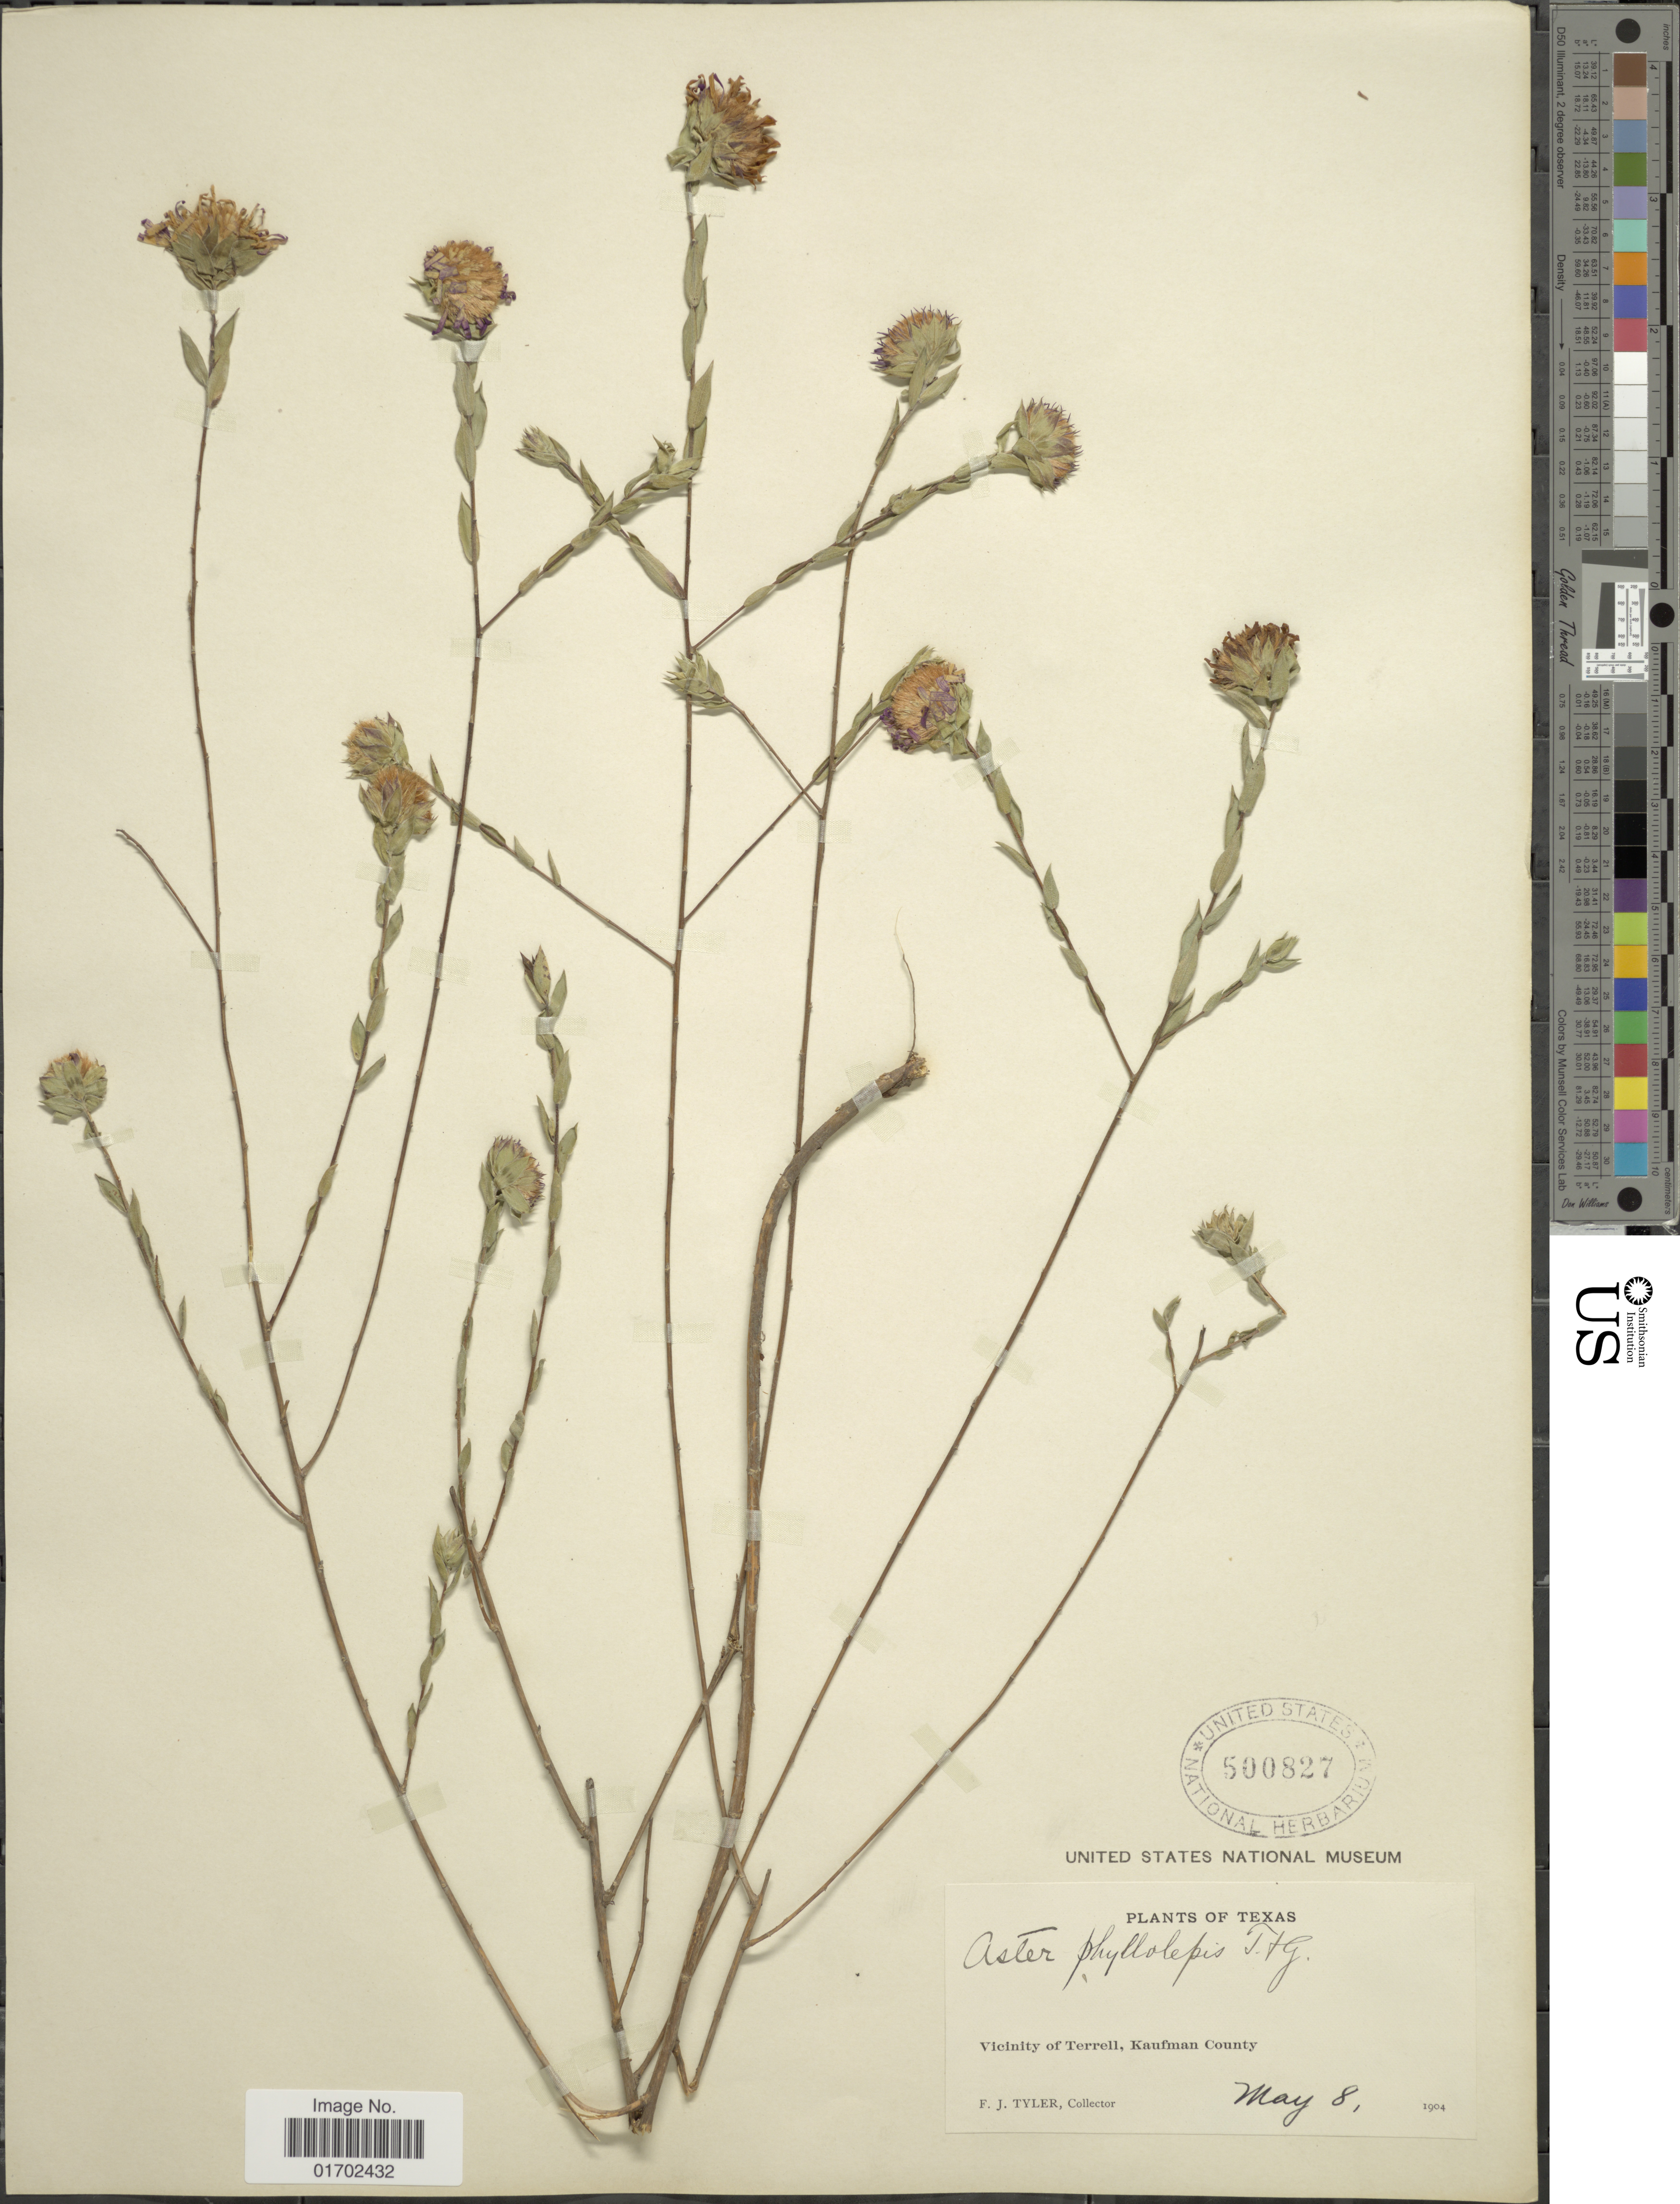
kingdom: Plantae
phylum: Tracheophyta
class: Magnoliopsida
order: Asterales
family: Asteraceae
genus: Symphyotrichum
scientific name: Symphyotrichum pratense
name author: (Raf.) G.L. Nesom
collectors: F. Tyler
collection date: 1904-05-08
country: United States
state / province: Texas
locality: Texas. Vicinity of Terrell, Kaufman County.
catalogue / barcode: US 500827